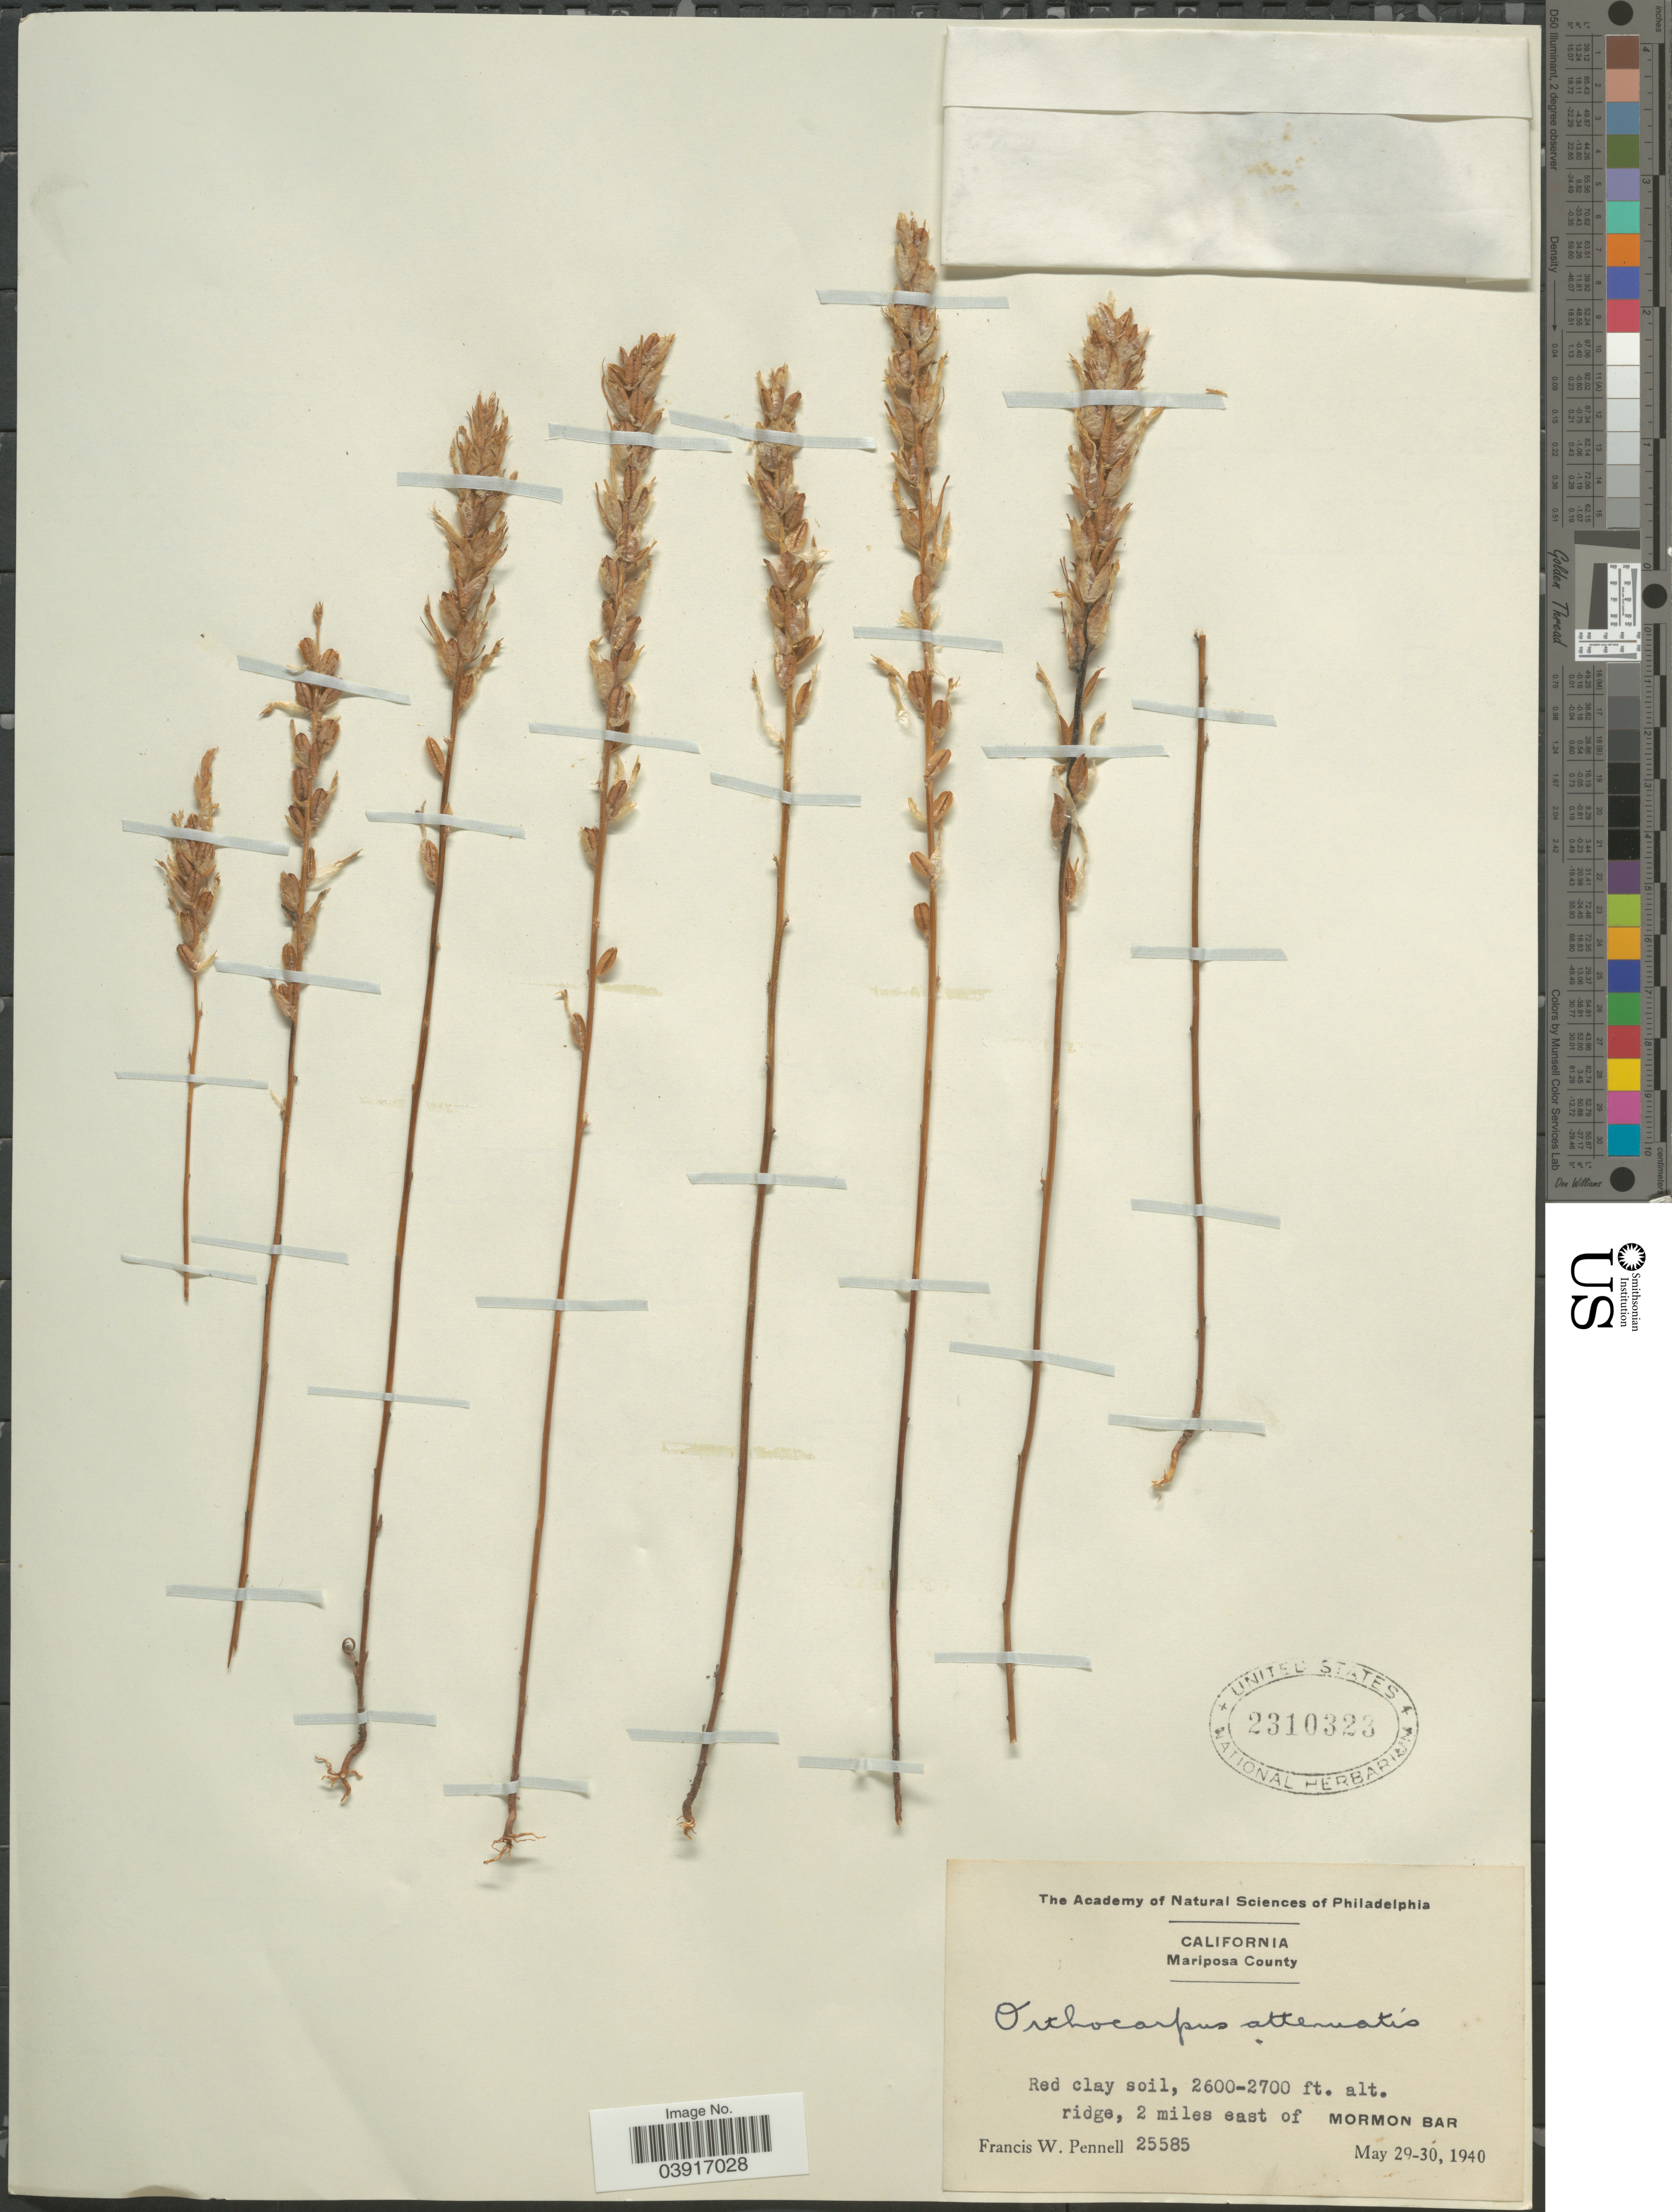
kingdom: Plantae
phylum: Tracheophyta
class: Magnoliopsida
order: Lamiales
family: Orobanchaceae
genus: Orthocarpus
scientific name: Orthocarpus attenuatus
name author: A. Gray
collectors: F. W. Pennell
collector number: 25585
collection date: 1940-05-29/1940-05-30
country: United States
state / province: California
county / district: Mariposa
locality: Mariposa County. Ridge, 2 miles east of Mormon Bar.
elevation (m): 792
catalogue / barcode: US 2310323